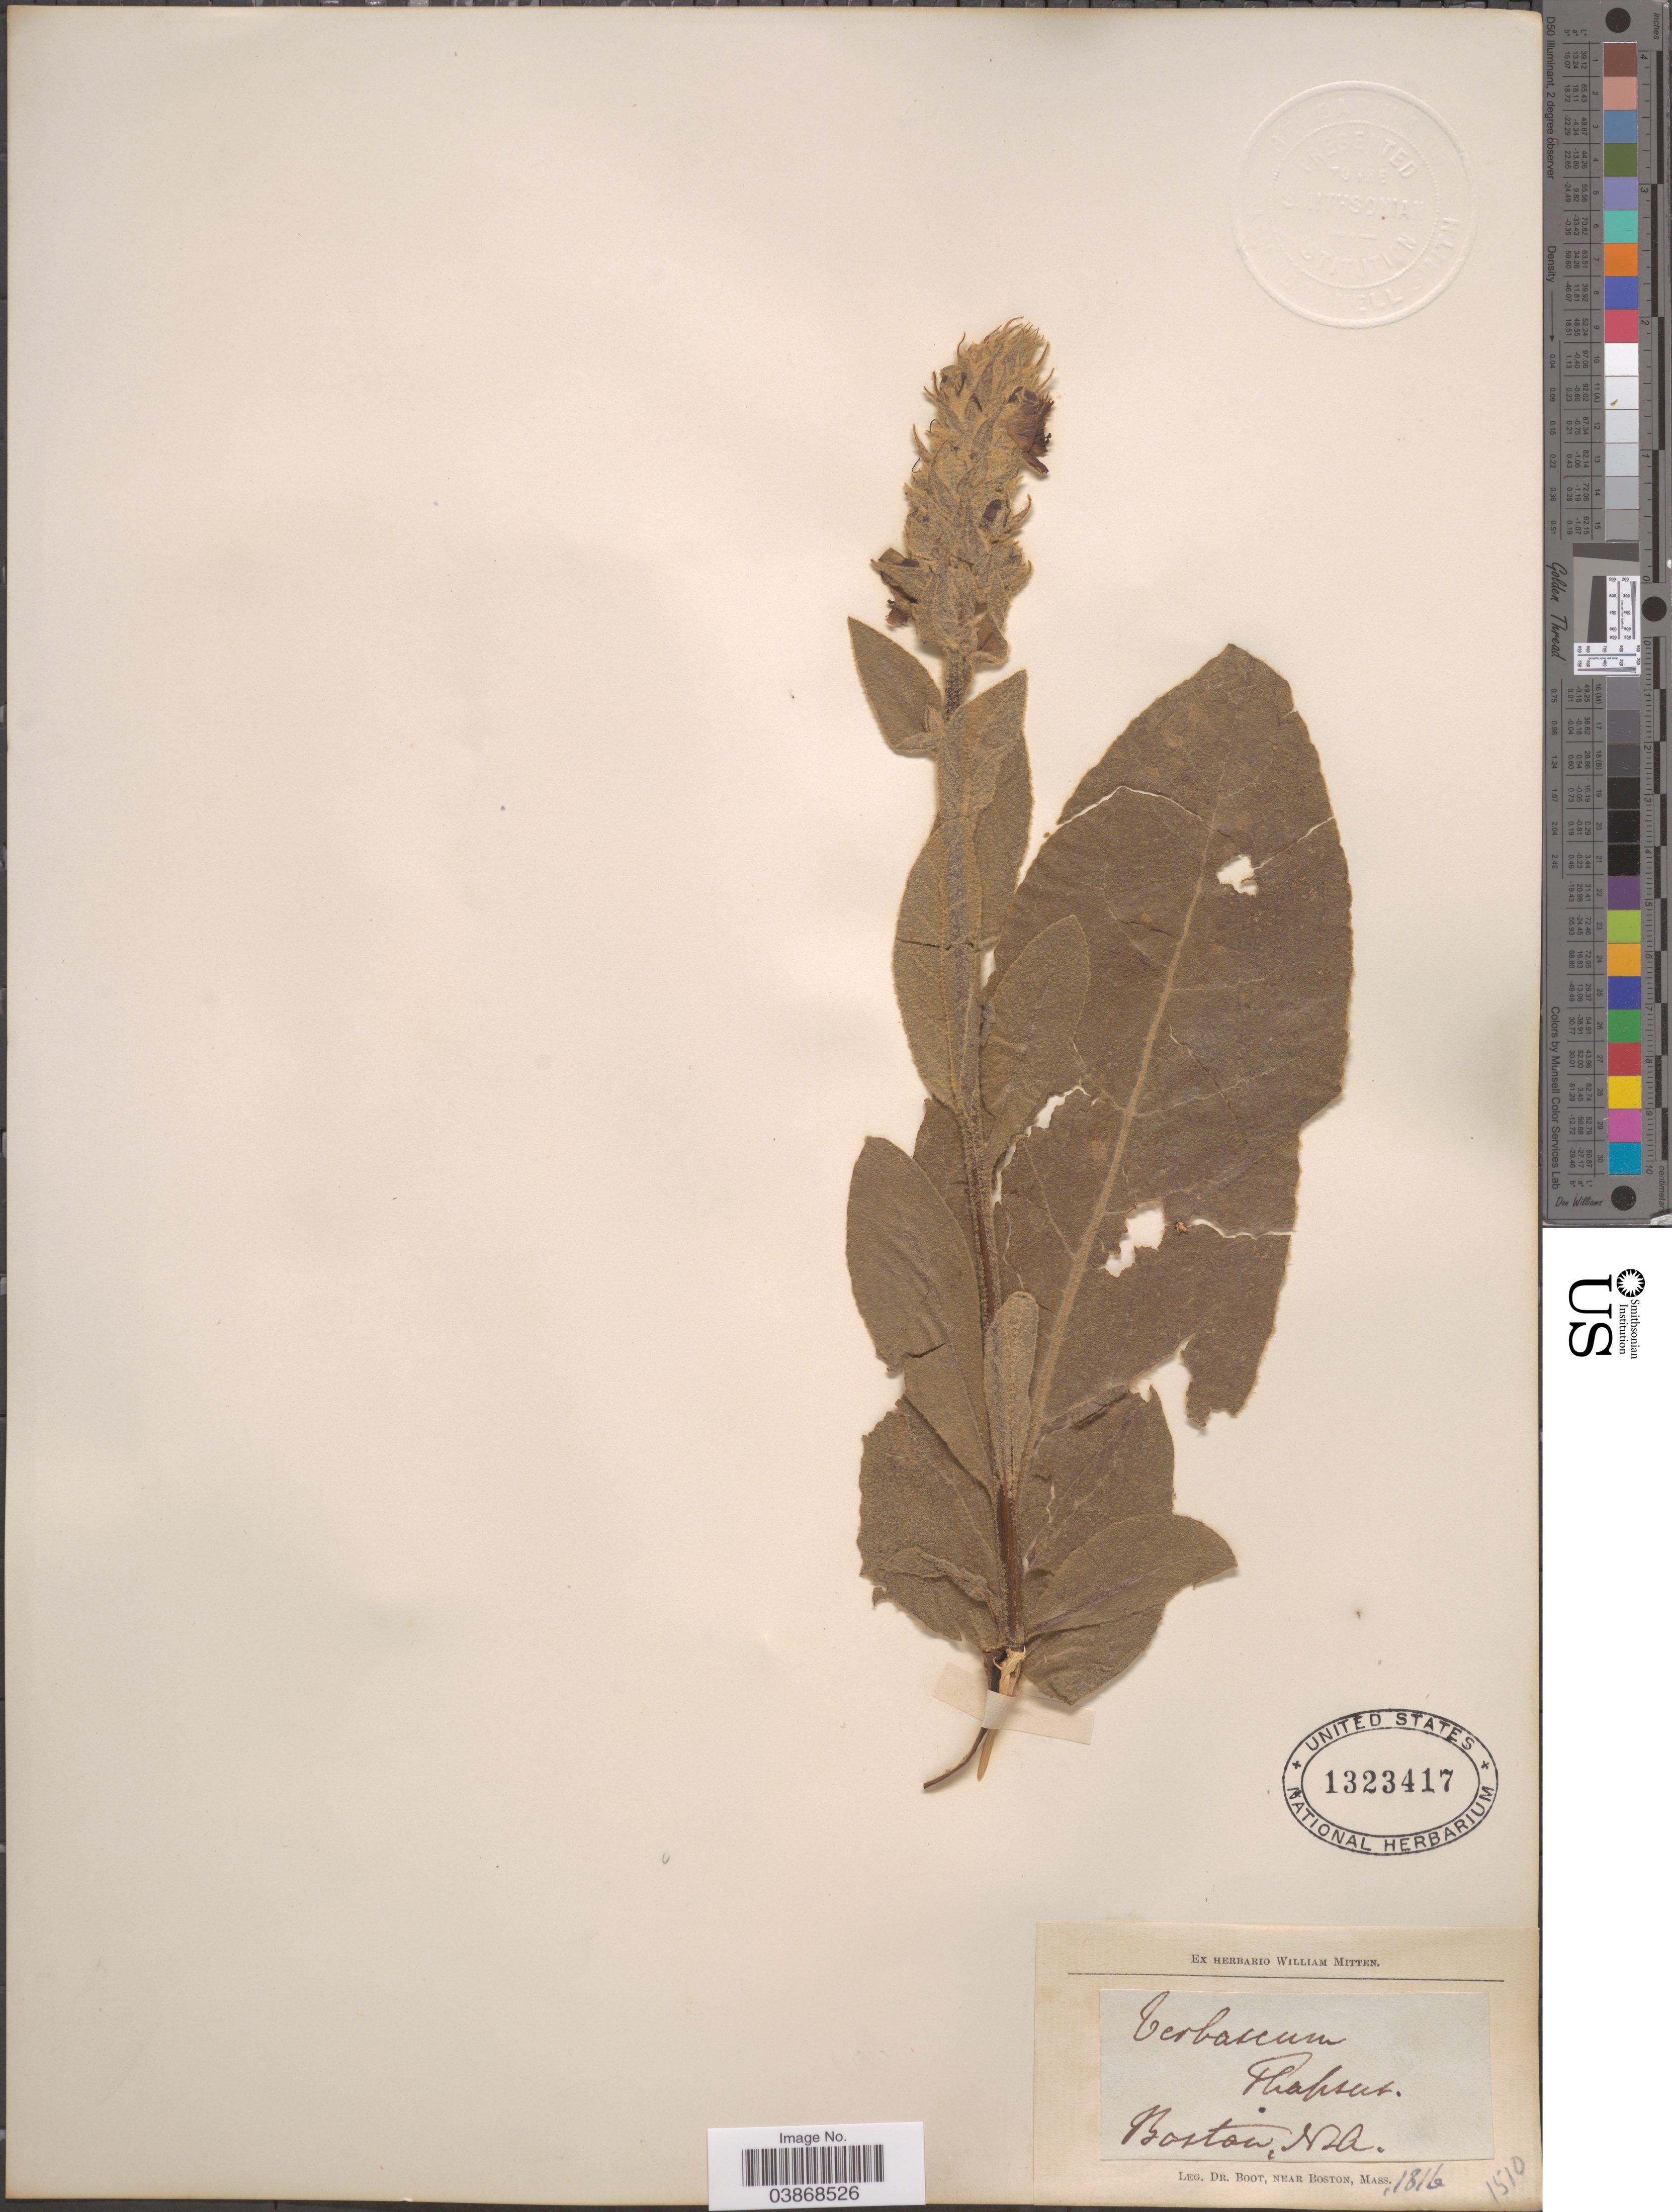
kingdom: Plantae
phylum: Tracheophyta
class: Magnoliopsida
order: Lamiales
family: Scrophulariaceae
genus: Verbascum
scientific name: Verbascum thapsus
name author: L.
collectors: Boot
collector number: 1510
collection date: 1816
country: United States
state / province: Massachusetts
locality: Near Boston.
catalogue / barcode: US 1323417